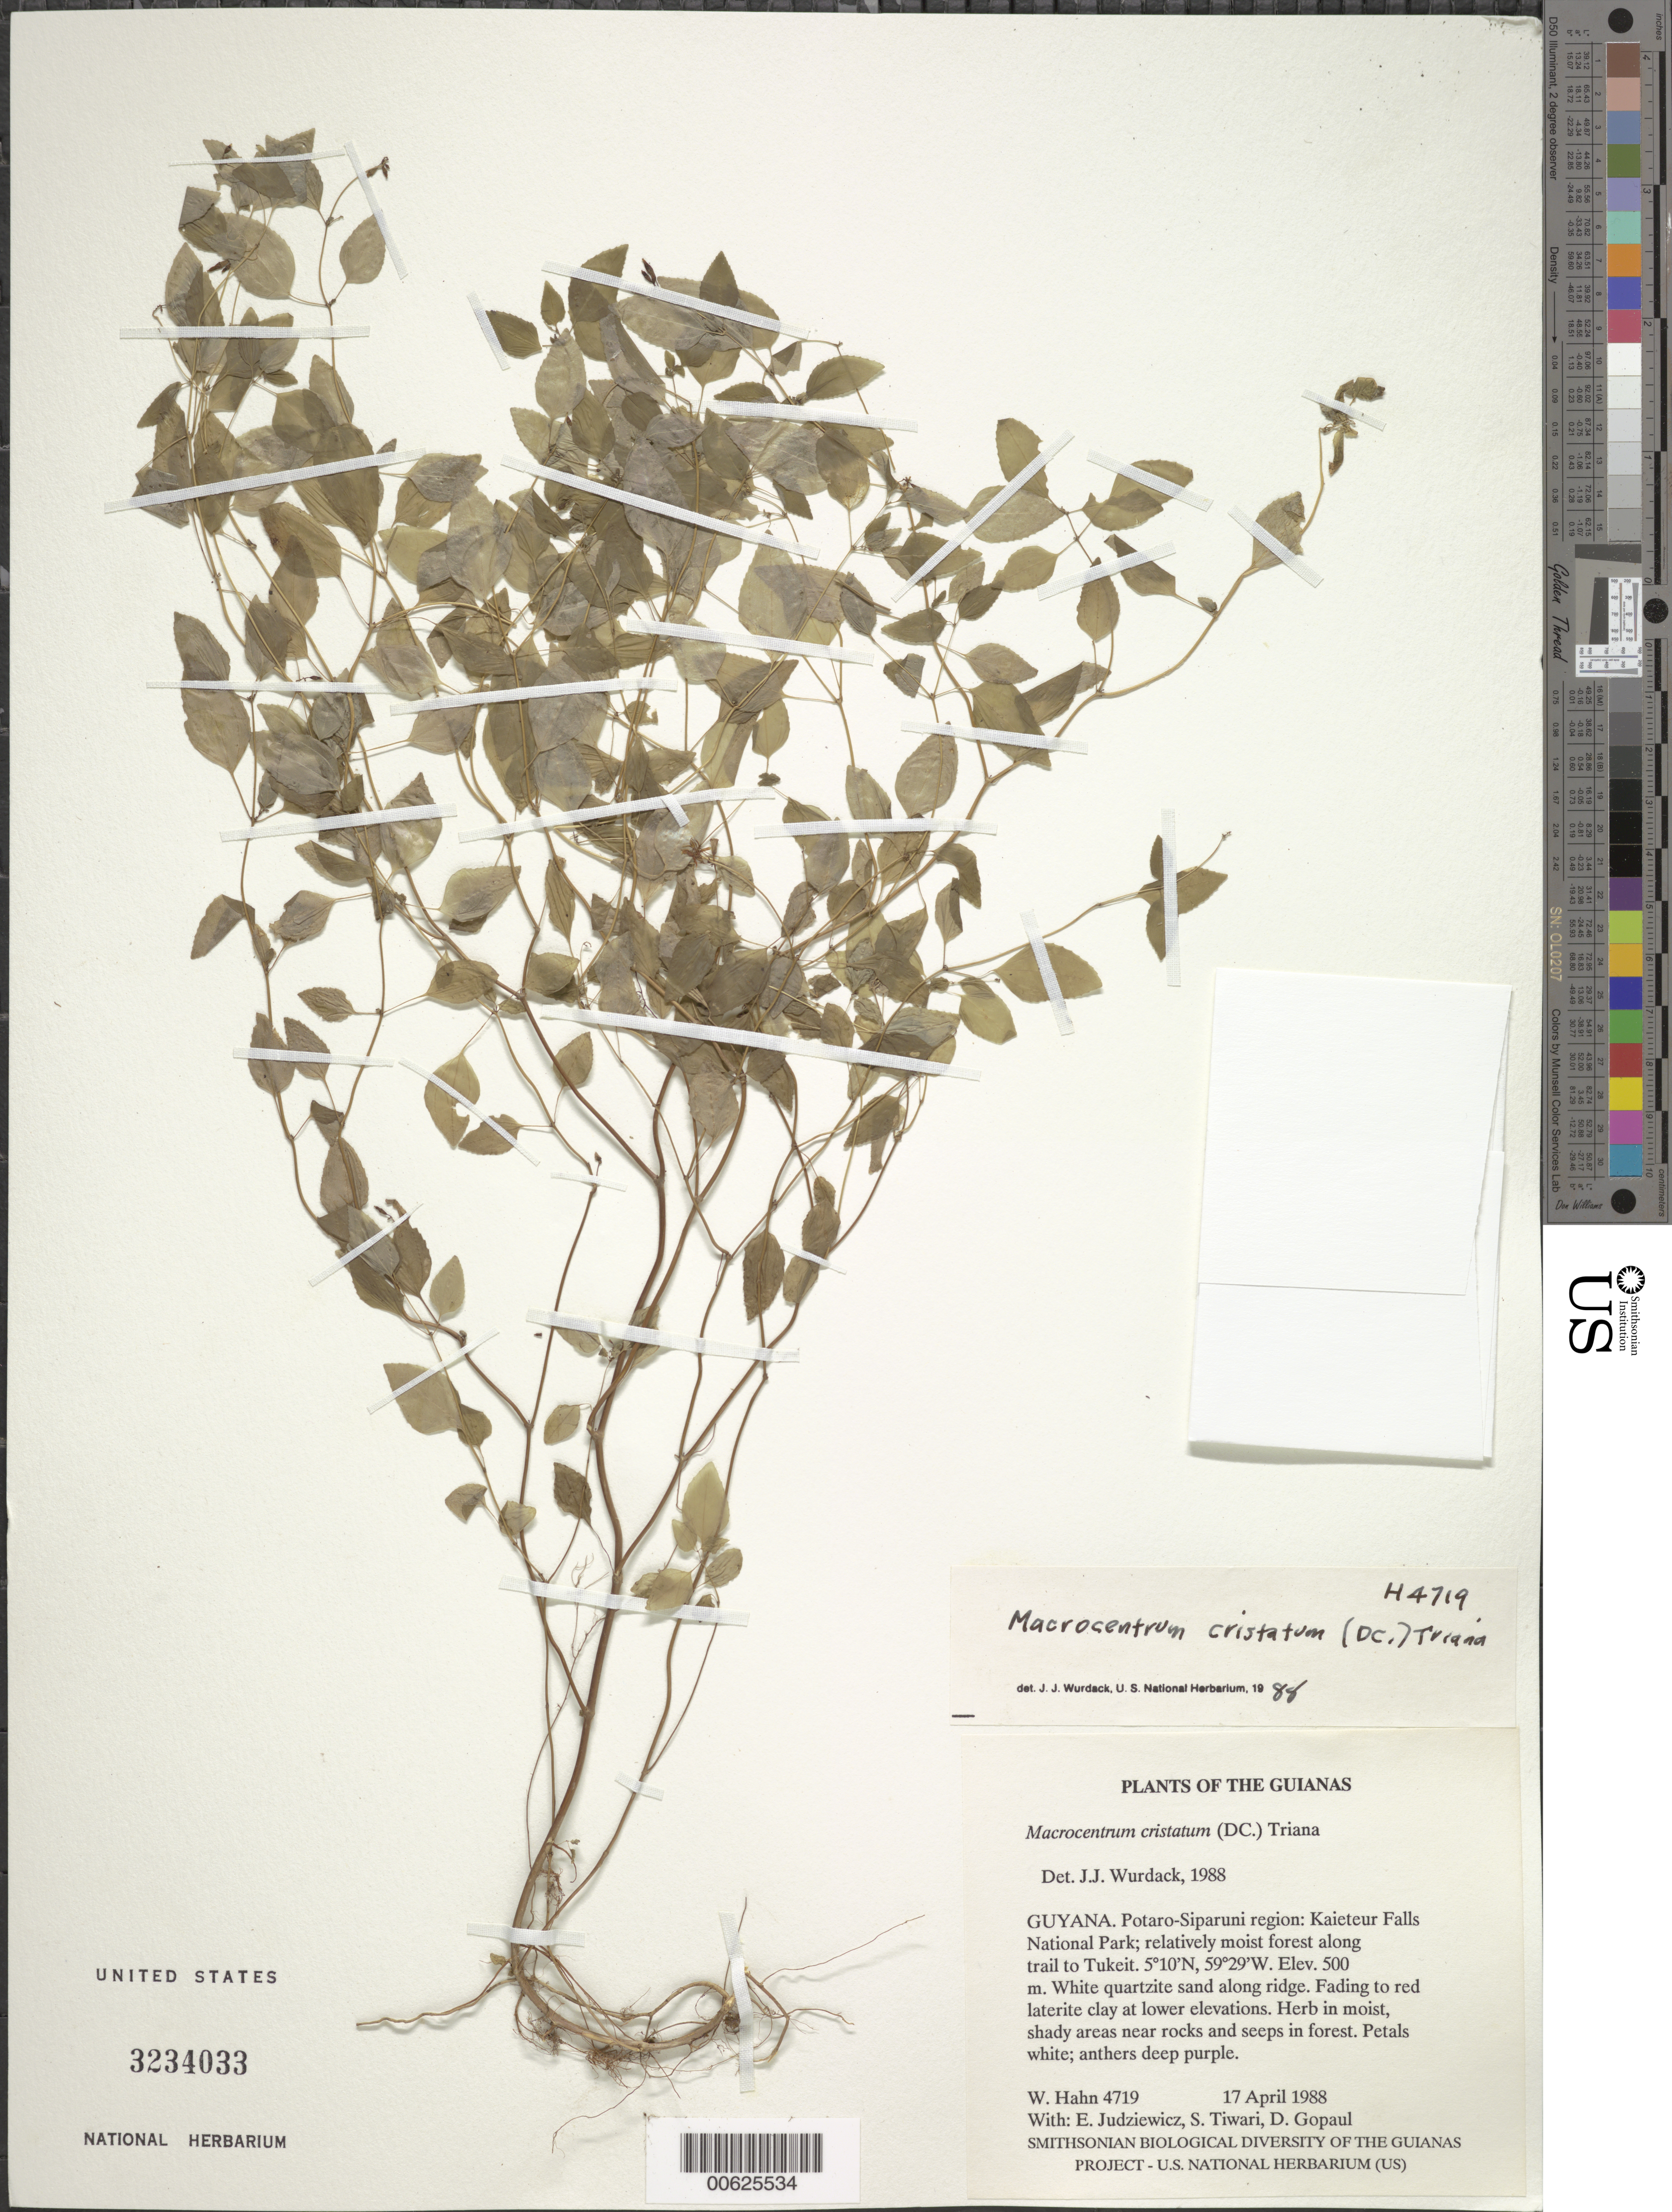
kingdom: Plantae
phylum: Tracheophyta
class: Magnoliopsida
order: Myrtales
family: Melastomataceae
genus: Macrocentrum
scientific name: Macrocentrum cristatum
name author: (DC.) Triana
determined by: Wurdack, John J., (US), US (UNITED STATES)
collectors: W. Hahn, E. J. Judziewicz, S. Tiwari & D. Gopaul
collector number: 4719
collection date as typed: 17 April 1988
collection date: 1988-04-17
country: Guyana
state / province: Potaro-Siparuni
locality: Kaieteur Falls National Park; along trail to Tukeit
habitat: Relatively moist forest. White quartzite sand along ridge fading to red laterite clay at lower elevations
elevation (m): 500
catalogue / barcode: US 3234033